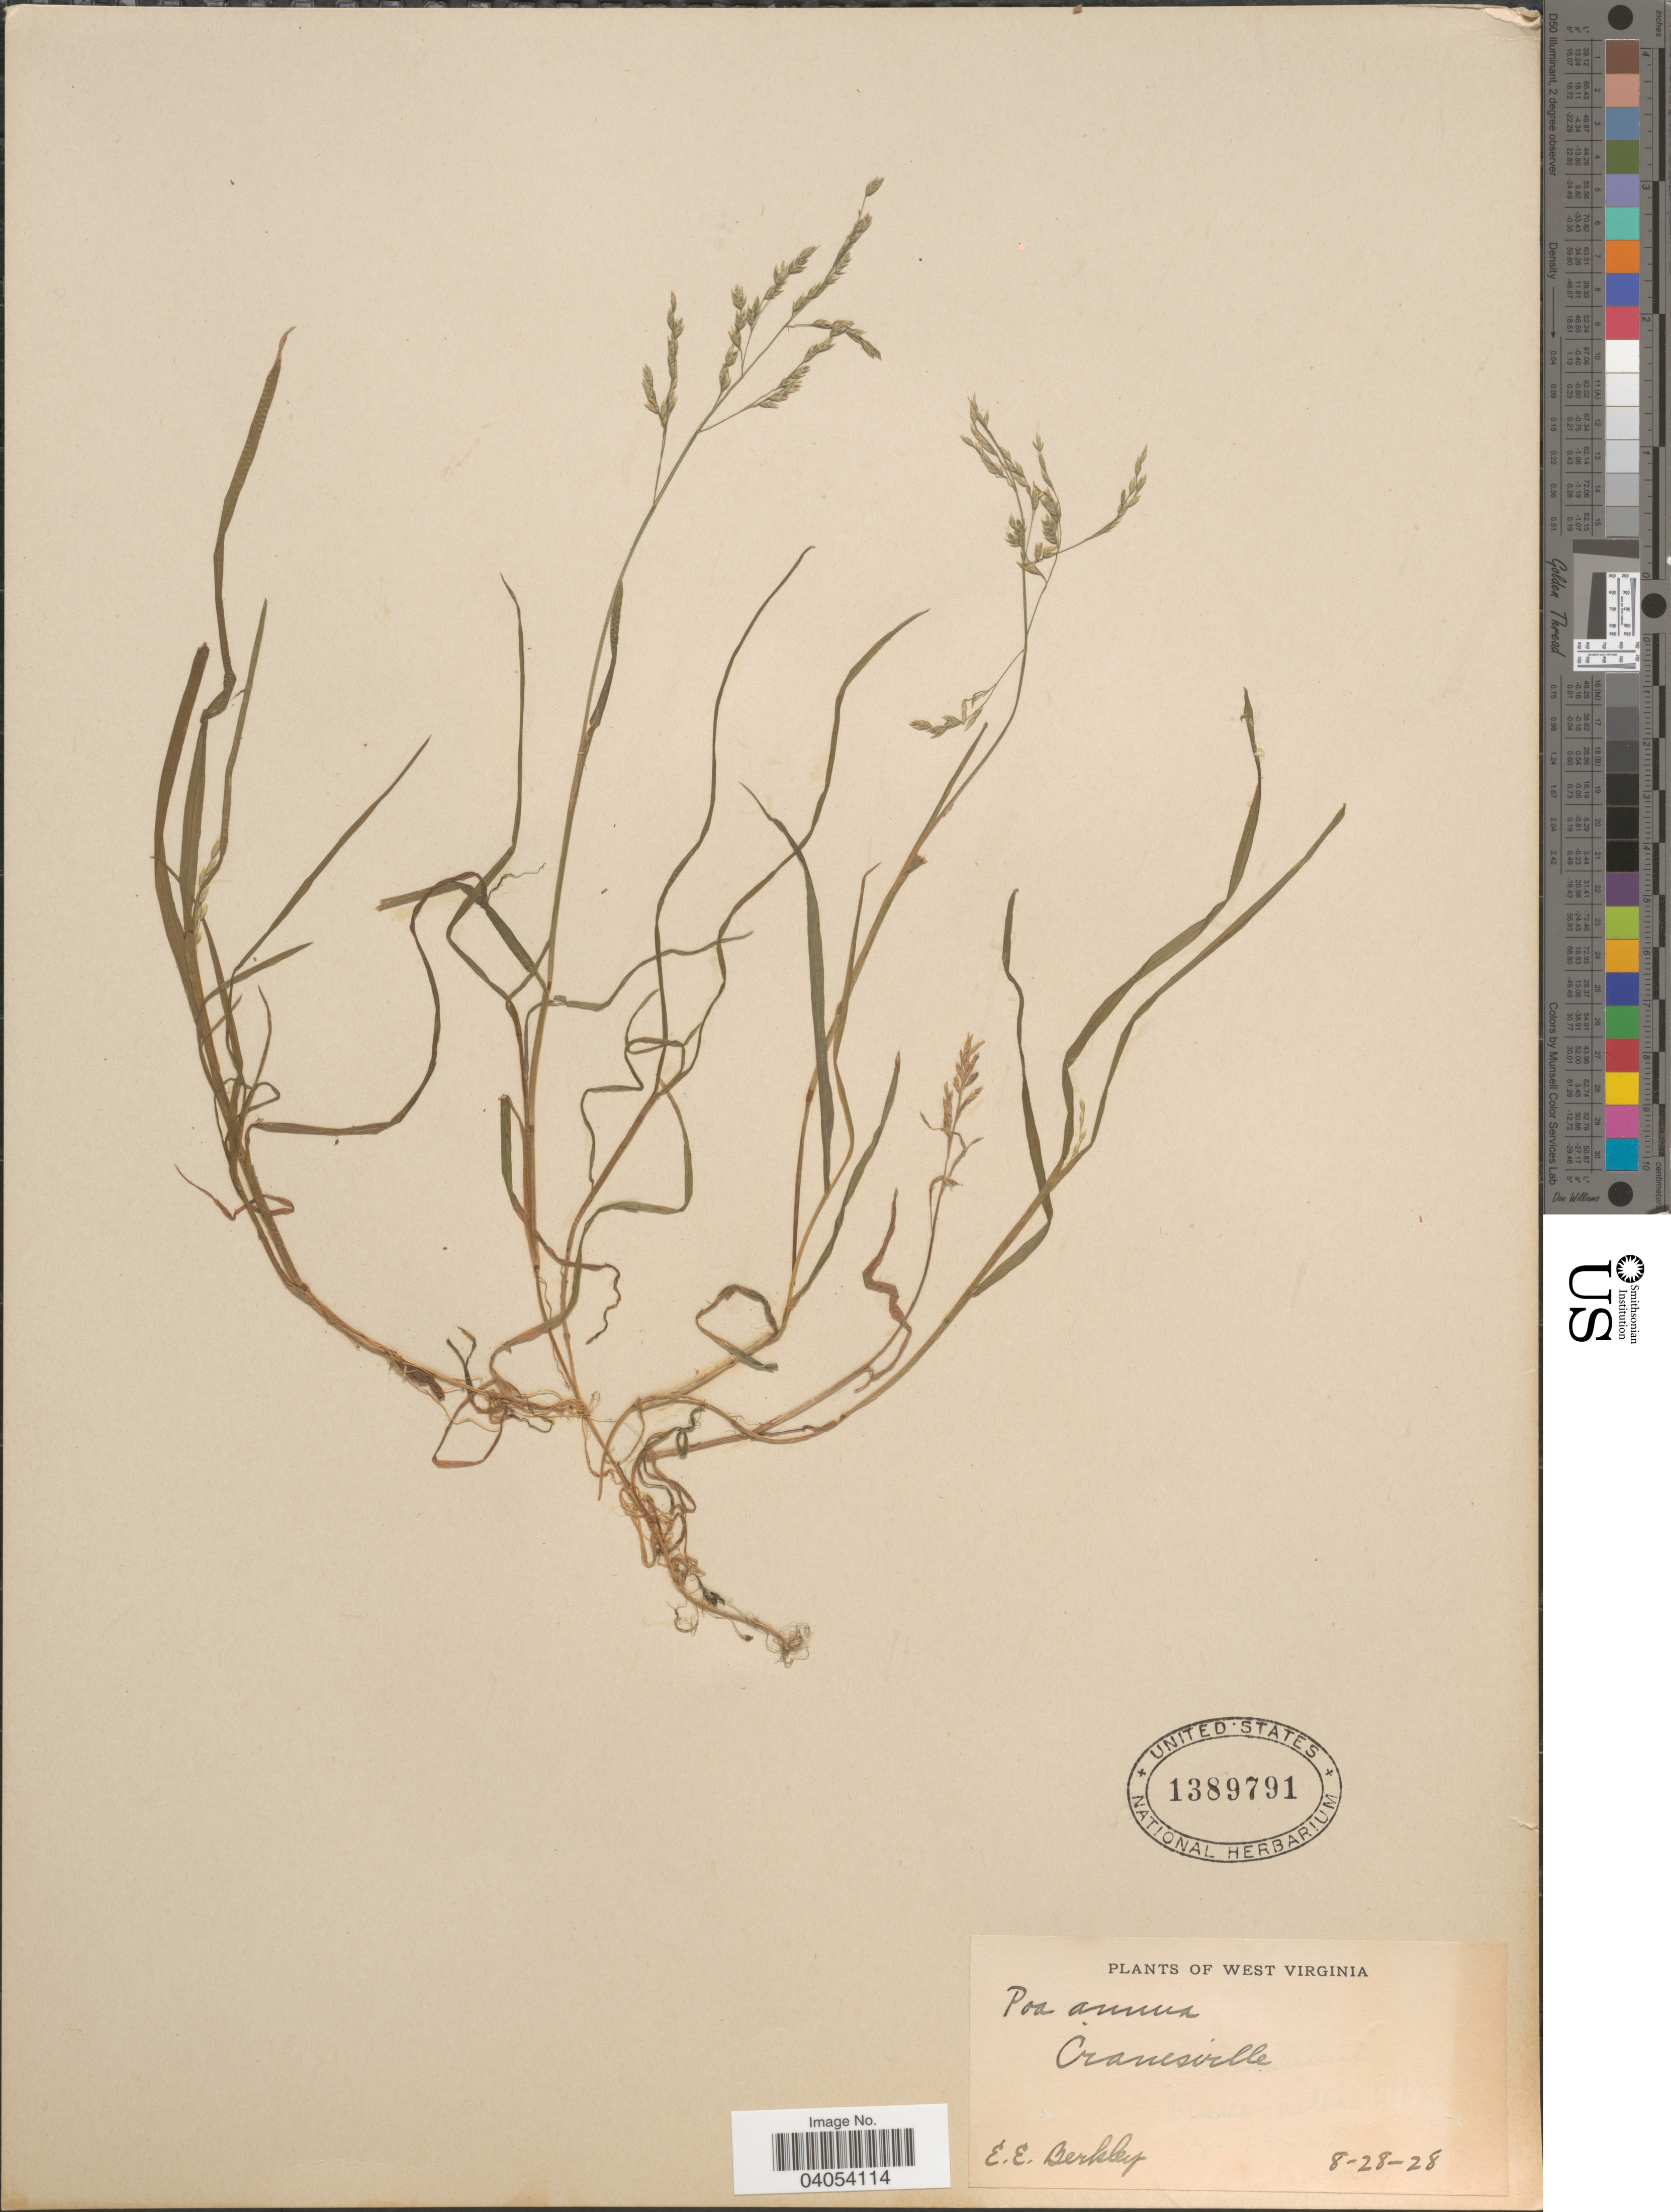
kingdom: Plantae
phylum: Tracheophyta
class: Liliopsida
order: Poales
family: Poaceae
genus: Poa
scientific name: Poa annua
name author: L.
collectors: E. Berkley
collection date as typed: Transcribed d/m/y: 28/8/28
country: United States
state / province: West Virginia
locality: Cranesville.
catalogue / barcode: US 1389791